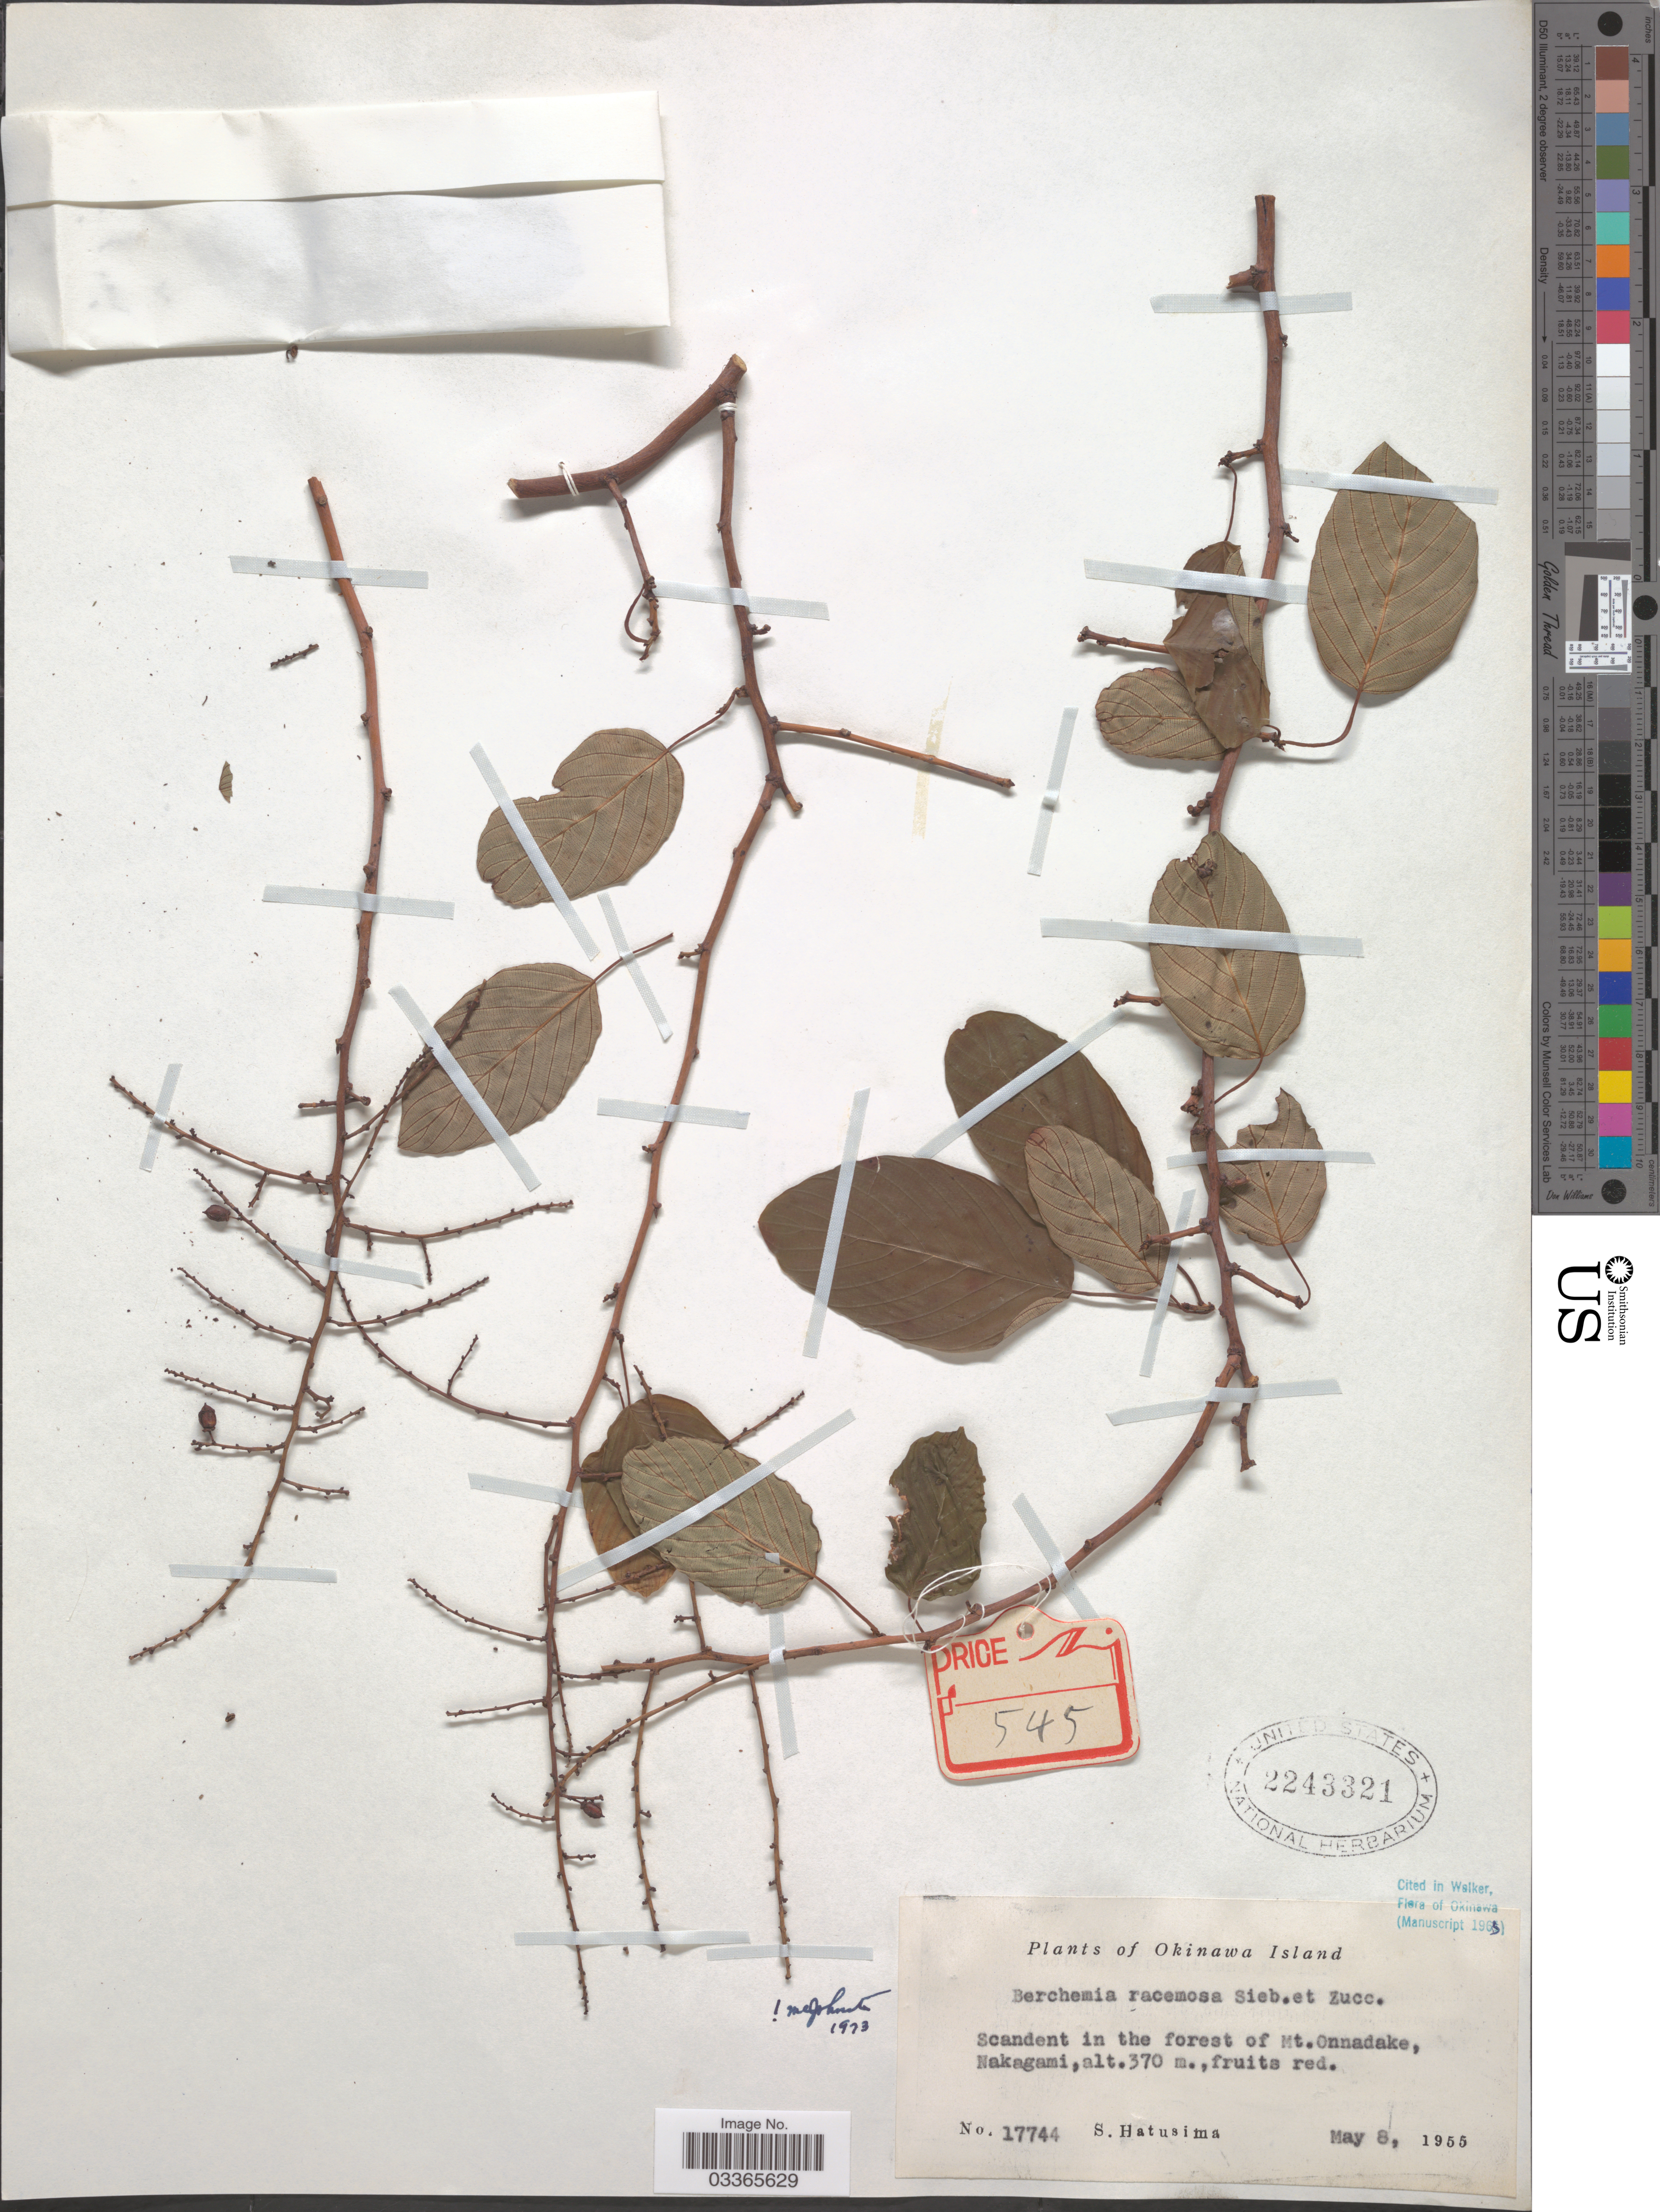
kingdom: Plantae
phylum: Tracheophyta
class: Magnoliopsida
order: Rosales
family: Rhamnaceae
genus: Berchemia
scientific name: Berchemia racemosa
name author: Siebold & Zucc.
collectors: S. Hatusima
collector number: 17744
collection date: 1955-05-08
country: Japan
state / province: Okinawa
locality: Okinawa Island, Scandent in the forest of Mt. Onnadake, Nakagami.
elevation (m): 370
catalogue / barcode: US 2243321